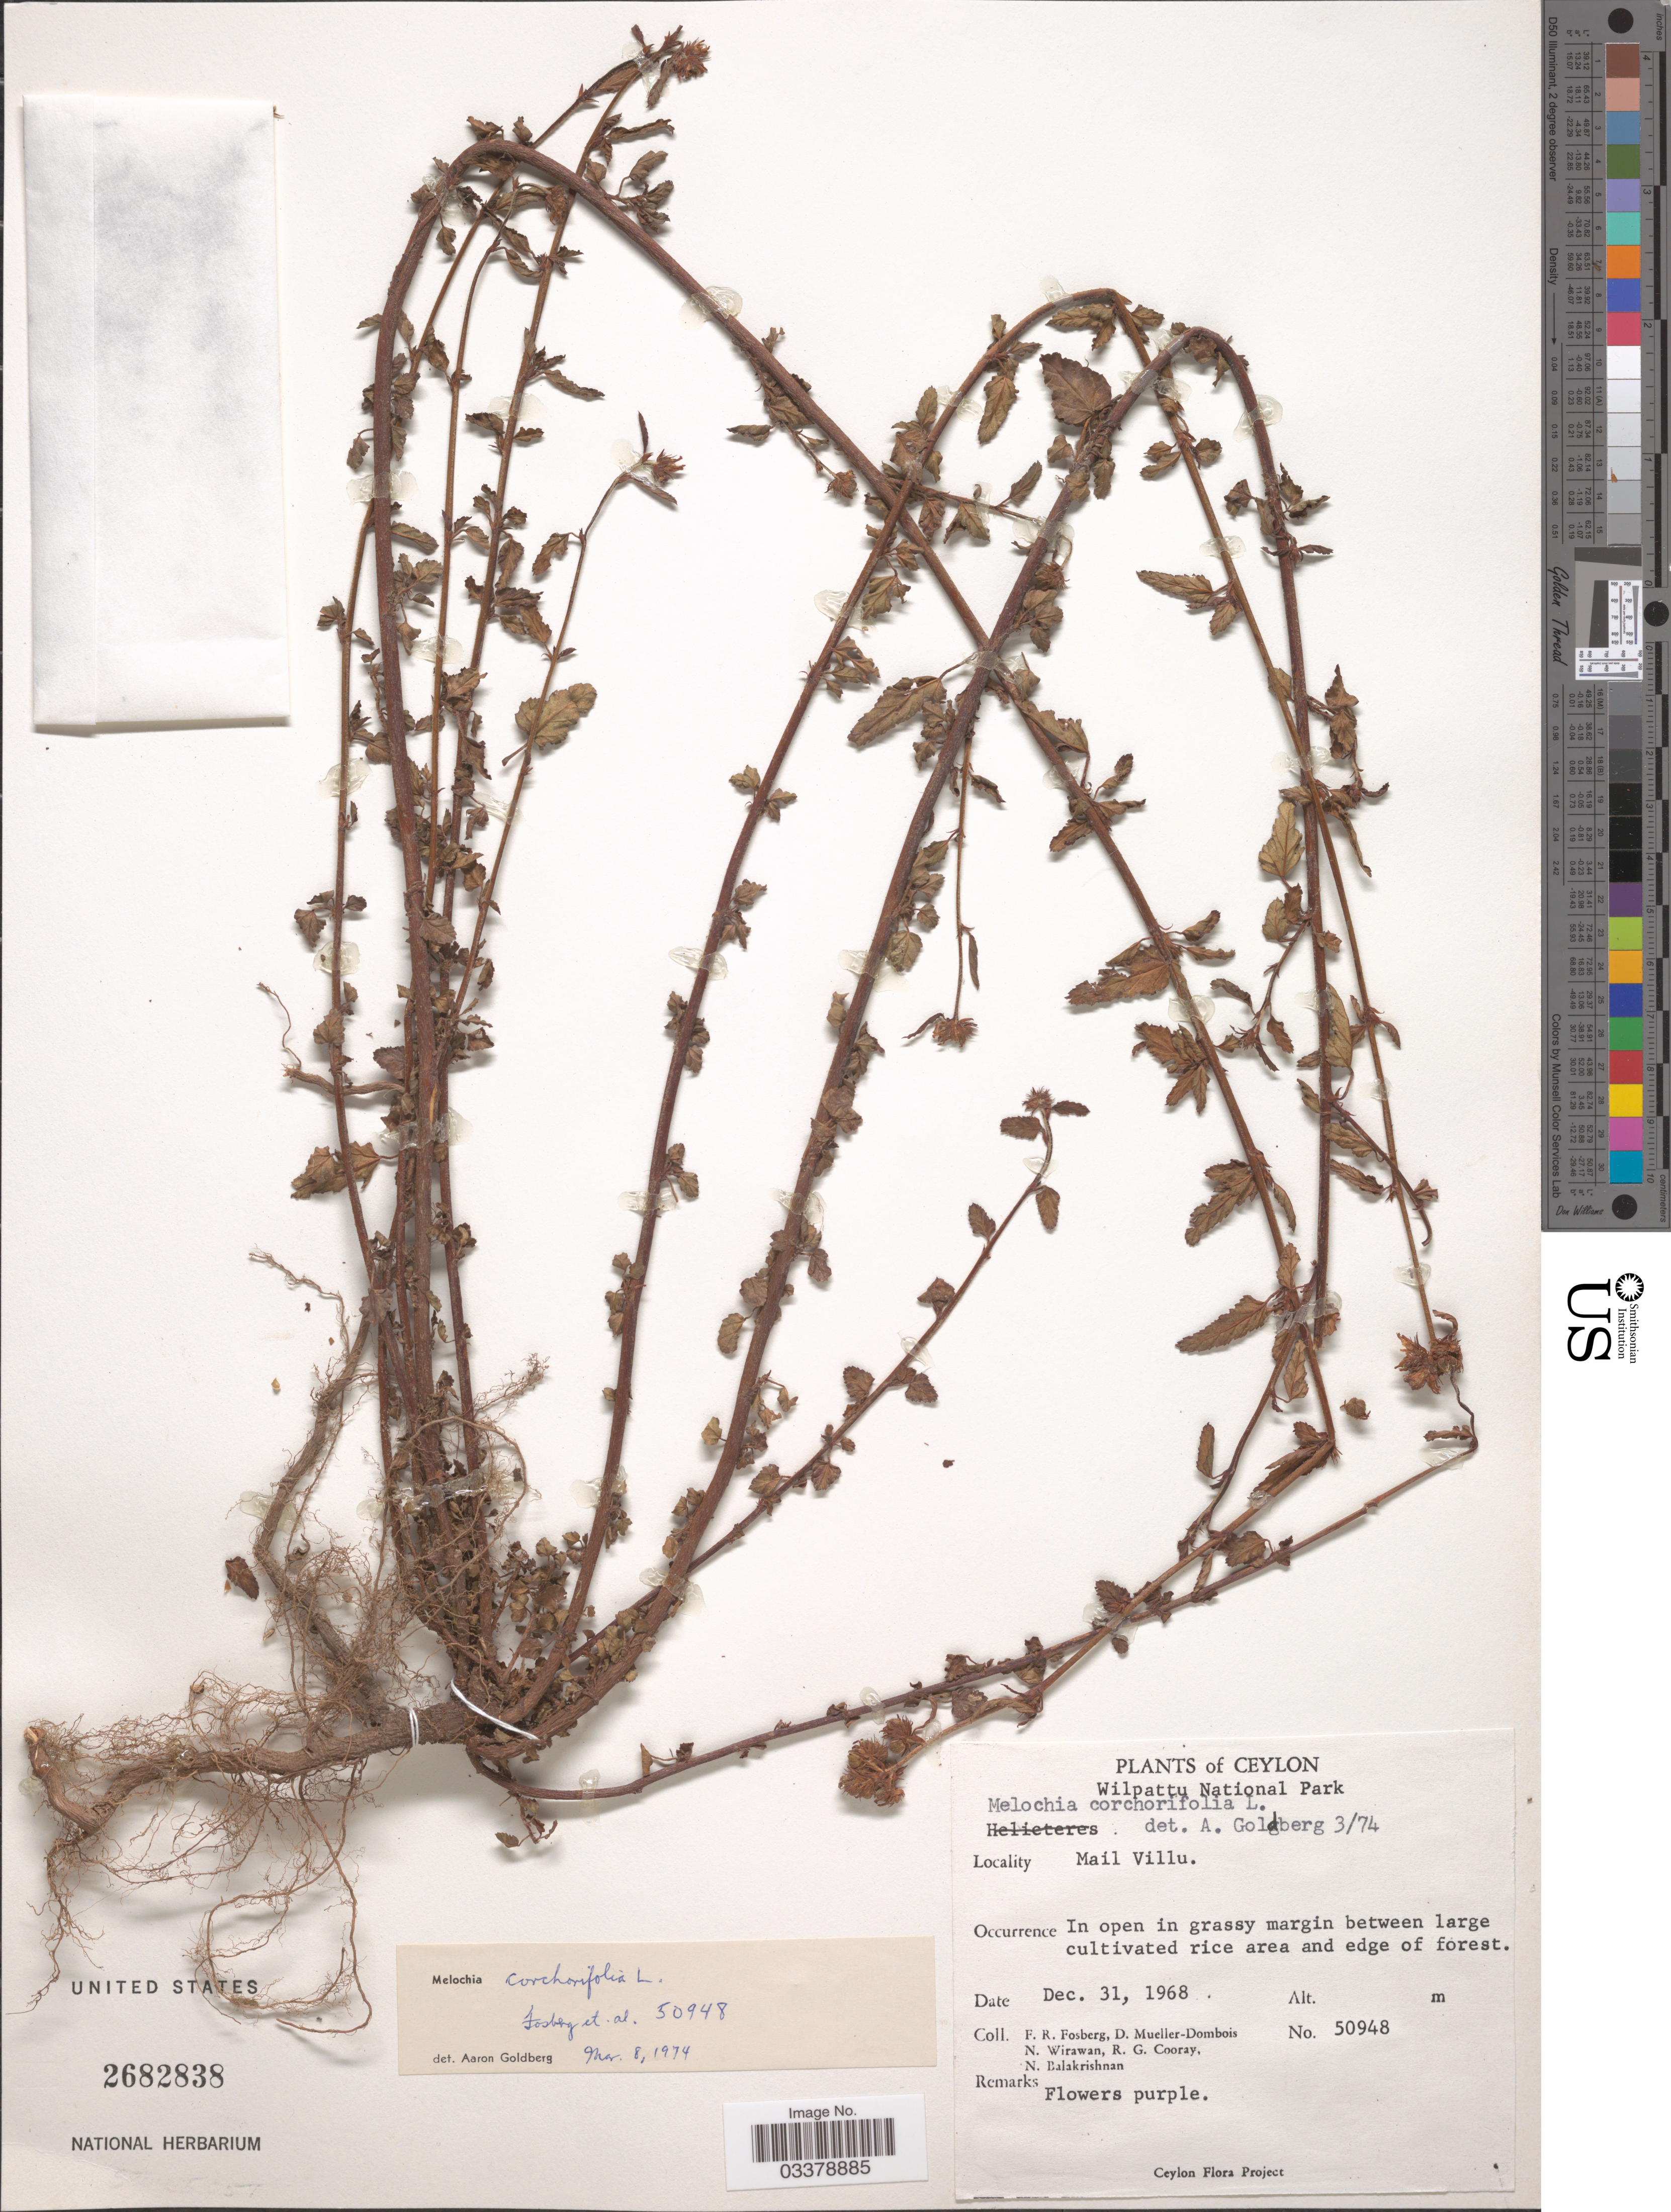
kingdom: Plantae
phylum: Tracheophyta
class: Magnoliopsida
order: Malvales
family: Malvaceae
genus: Melochia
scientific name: Melochia corchorifolia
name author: L.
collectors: F. R. Fosberg, D. Mueller-Dombois, N. Wirawan, R. Cooray & N. Balakrishnan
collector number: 50948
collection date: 1968-12-31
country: Sri Lanka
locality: Ceylon, Wilpattu National Park, Mail Villu.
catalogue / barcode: US 2682838